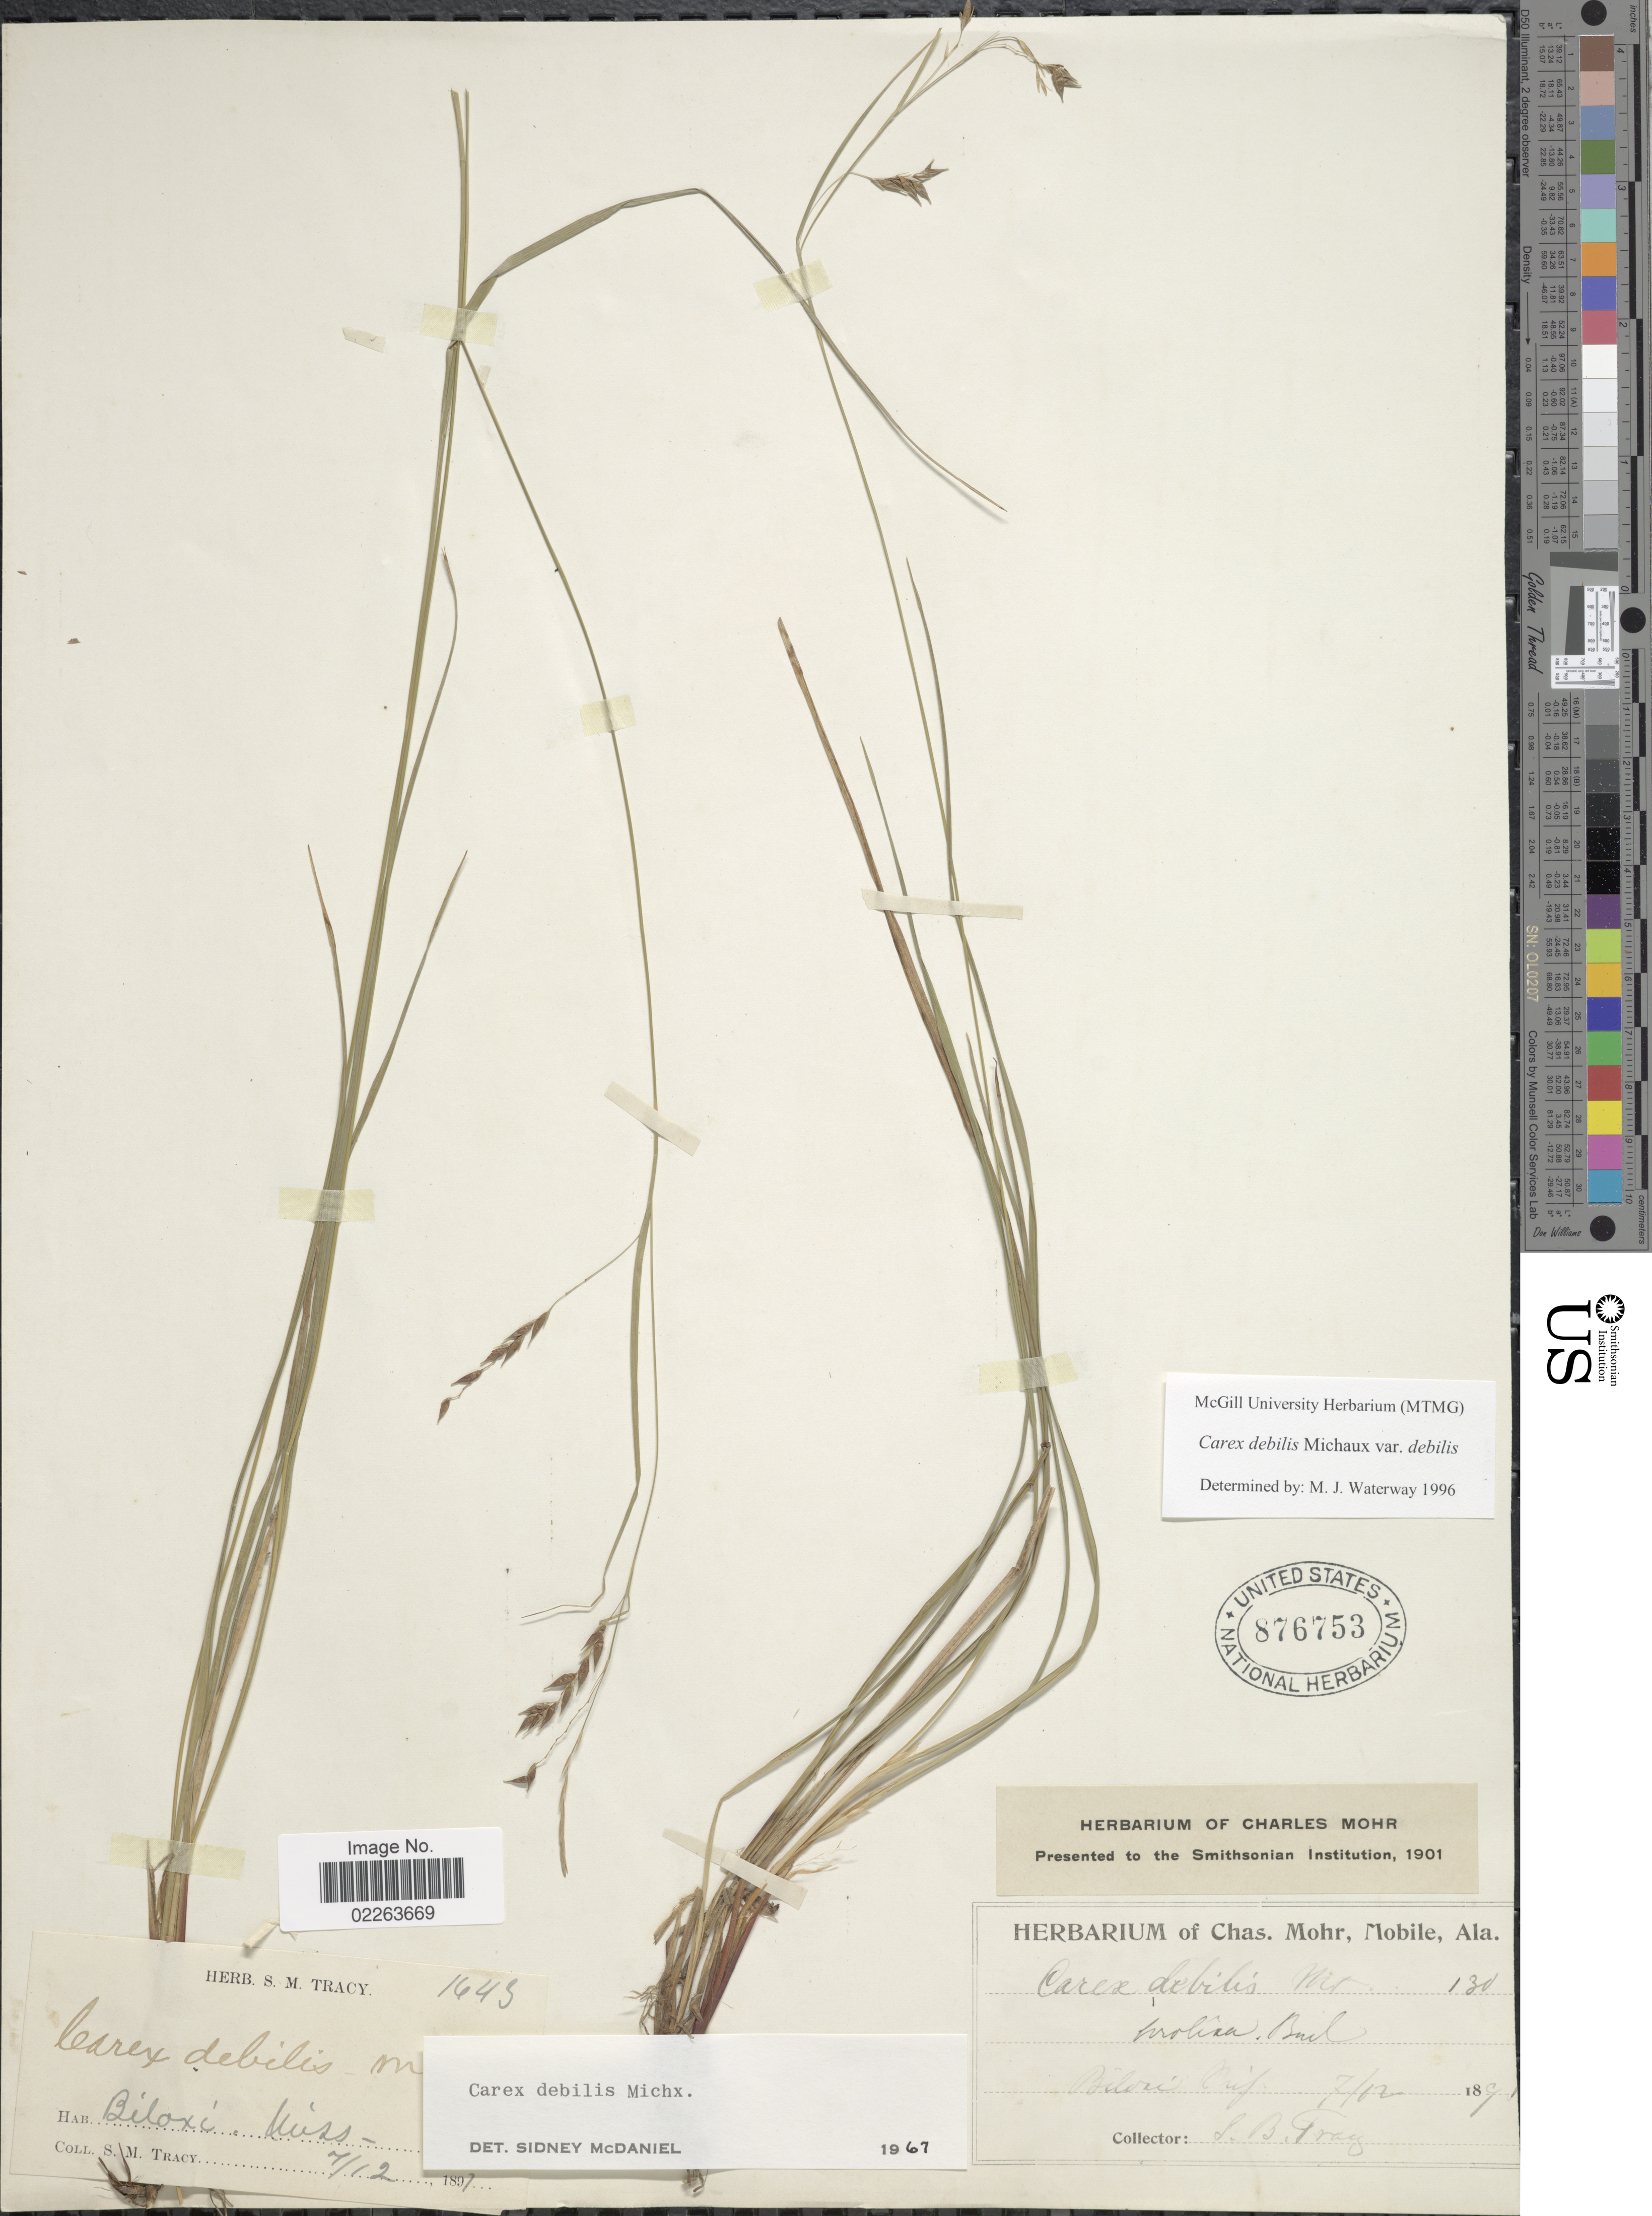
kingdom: Plantae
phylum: Tracheophyta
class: Liliopsida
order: Poales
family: Cyperaceae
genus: Carex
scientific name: Carex debilis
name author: Michx.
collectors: S. M. Tracy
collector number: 1643/130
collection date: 1891-07-12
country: United States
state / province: Mississippi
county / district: Harrison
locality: Biloxi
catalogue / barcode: US 876753